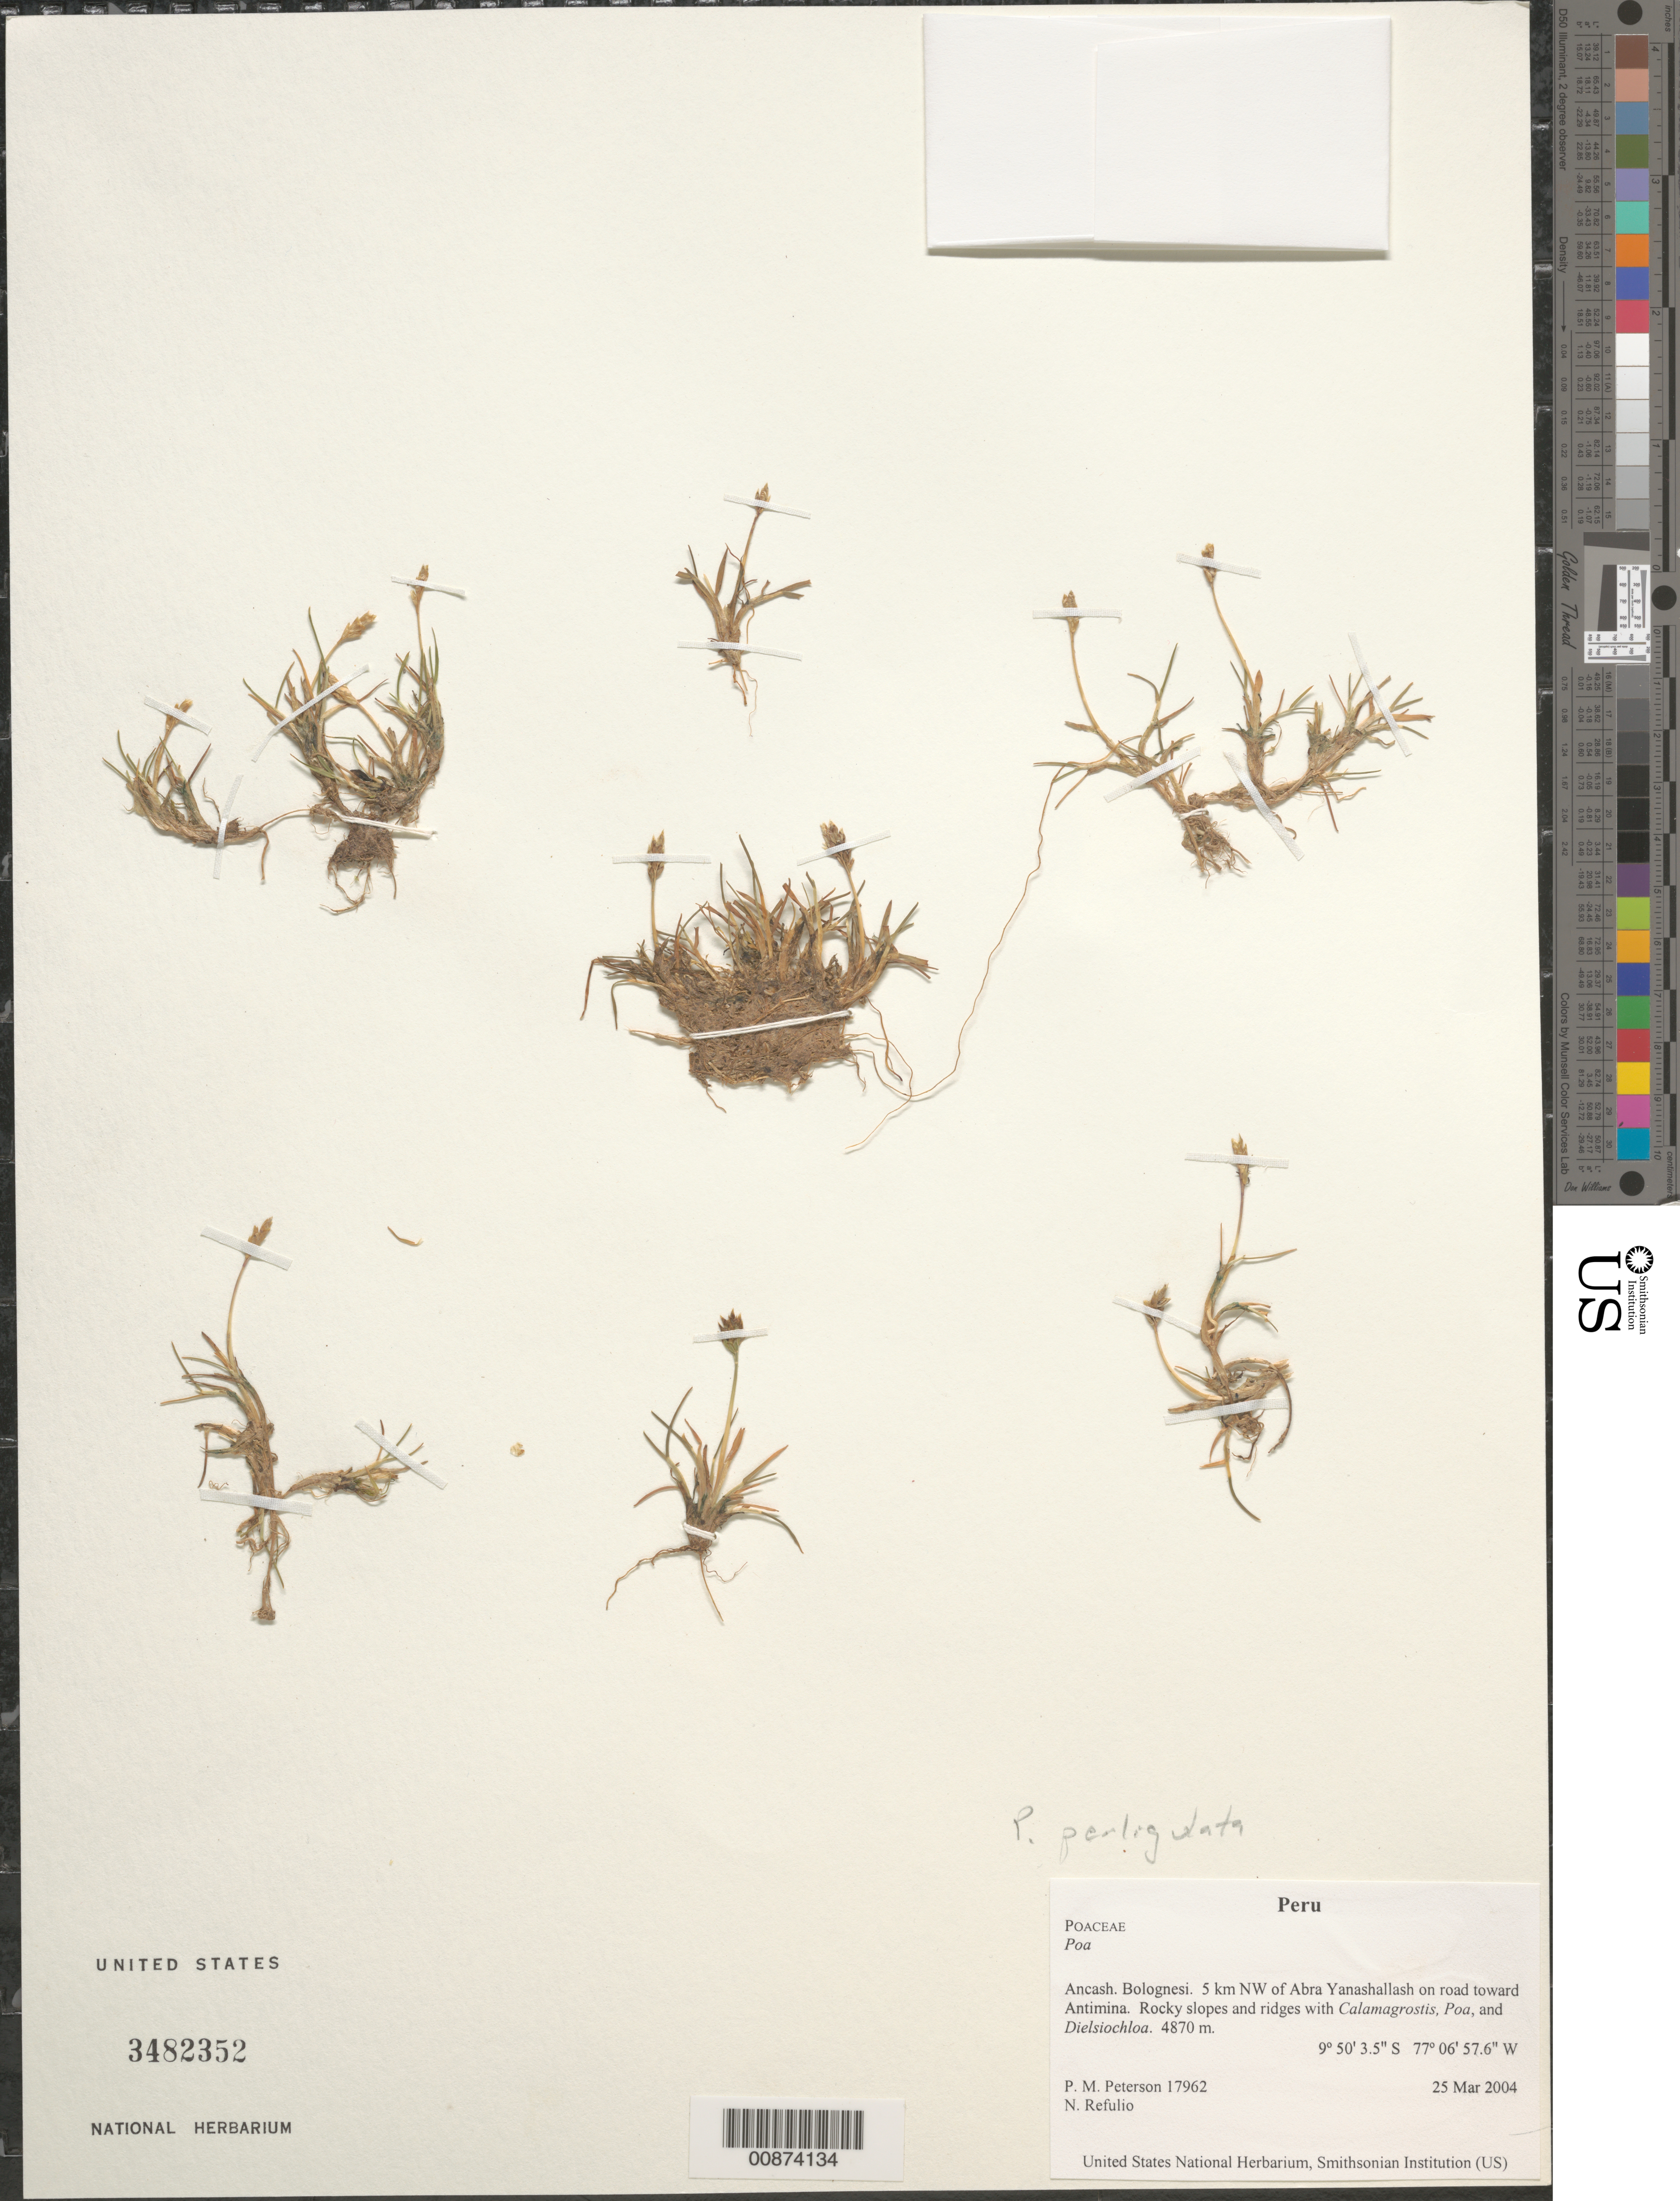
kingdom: Plantae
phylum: Tracheophyta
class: Liliopsida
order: Poales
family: Poaceae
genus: Poa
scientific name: Poa perligulata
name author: Pilg.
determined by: Soreng, Robert J., Research Associate (BOT), Smithsonian Institution - National Museum of Natural History (UNITED STATES)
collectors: P. M. Peterson & N. Refulio-Rodríguez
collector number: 17962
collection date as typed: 25 Mar 2004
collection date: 2004-03-25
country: Peru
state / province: Ancash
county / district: Bolognesi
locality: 5 km NW of Abra Yanashallash on road toward Antimina. Rocky slopes and ridges with Calamagrostis, Poa, and Dielsiochloa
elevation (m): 4870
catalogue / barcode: US 3482352